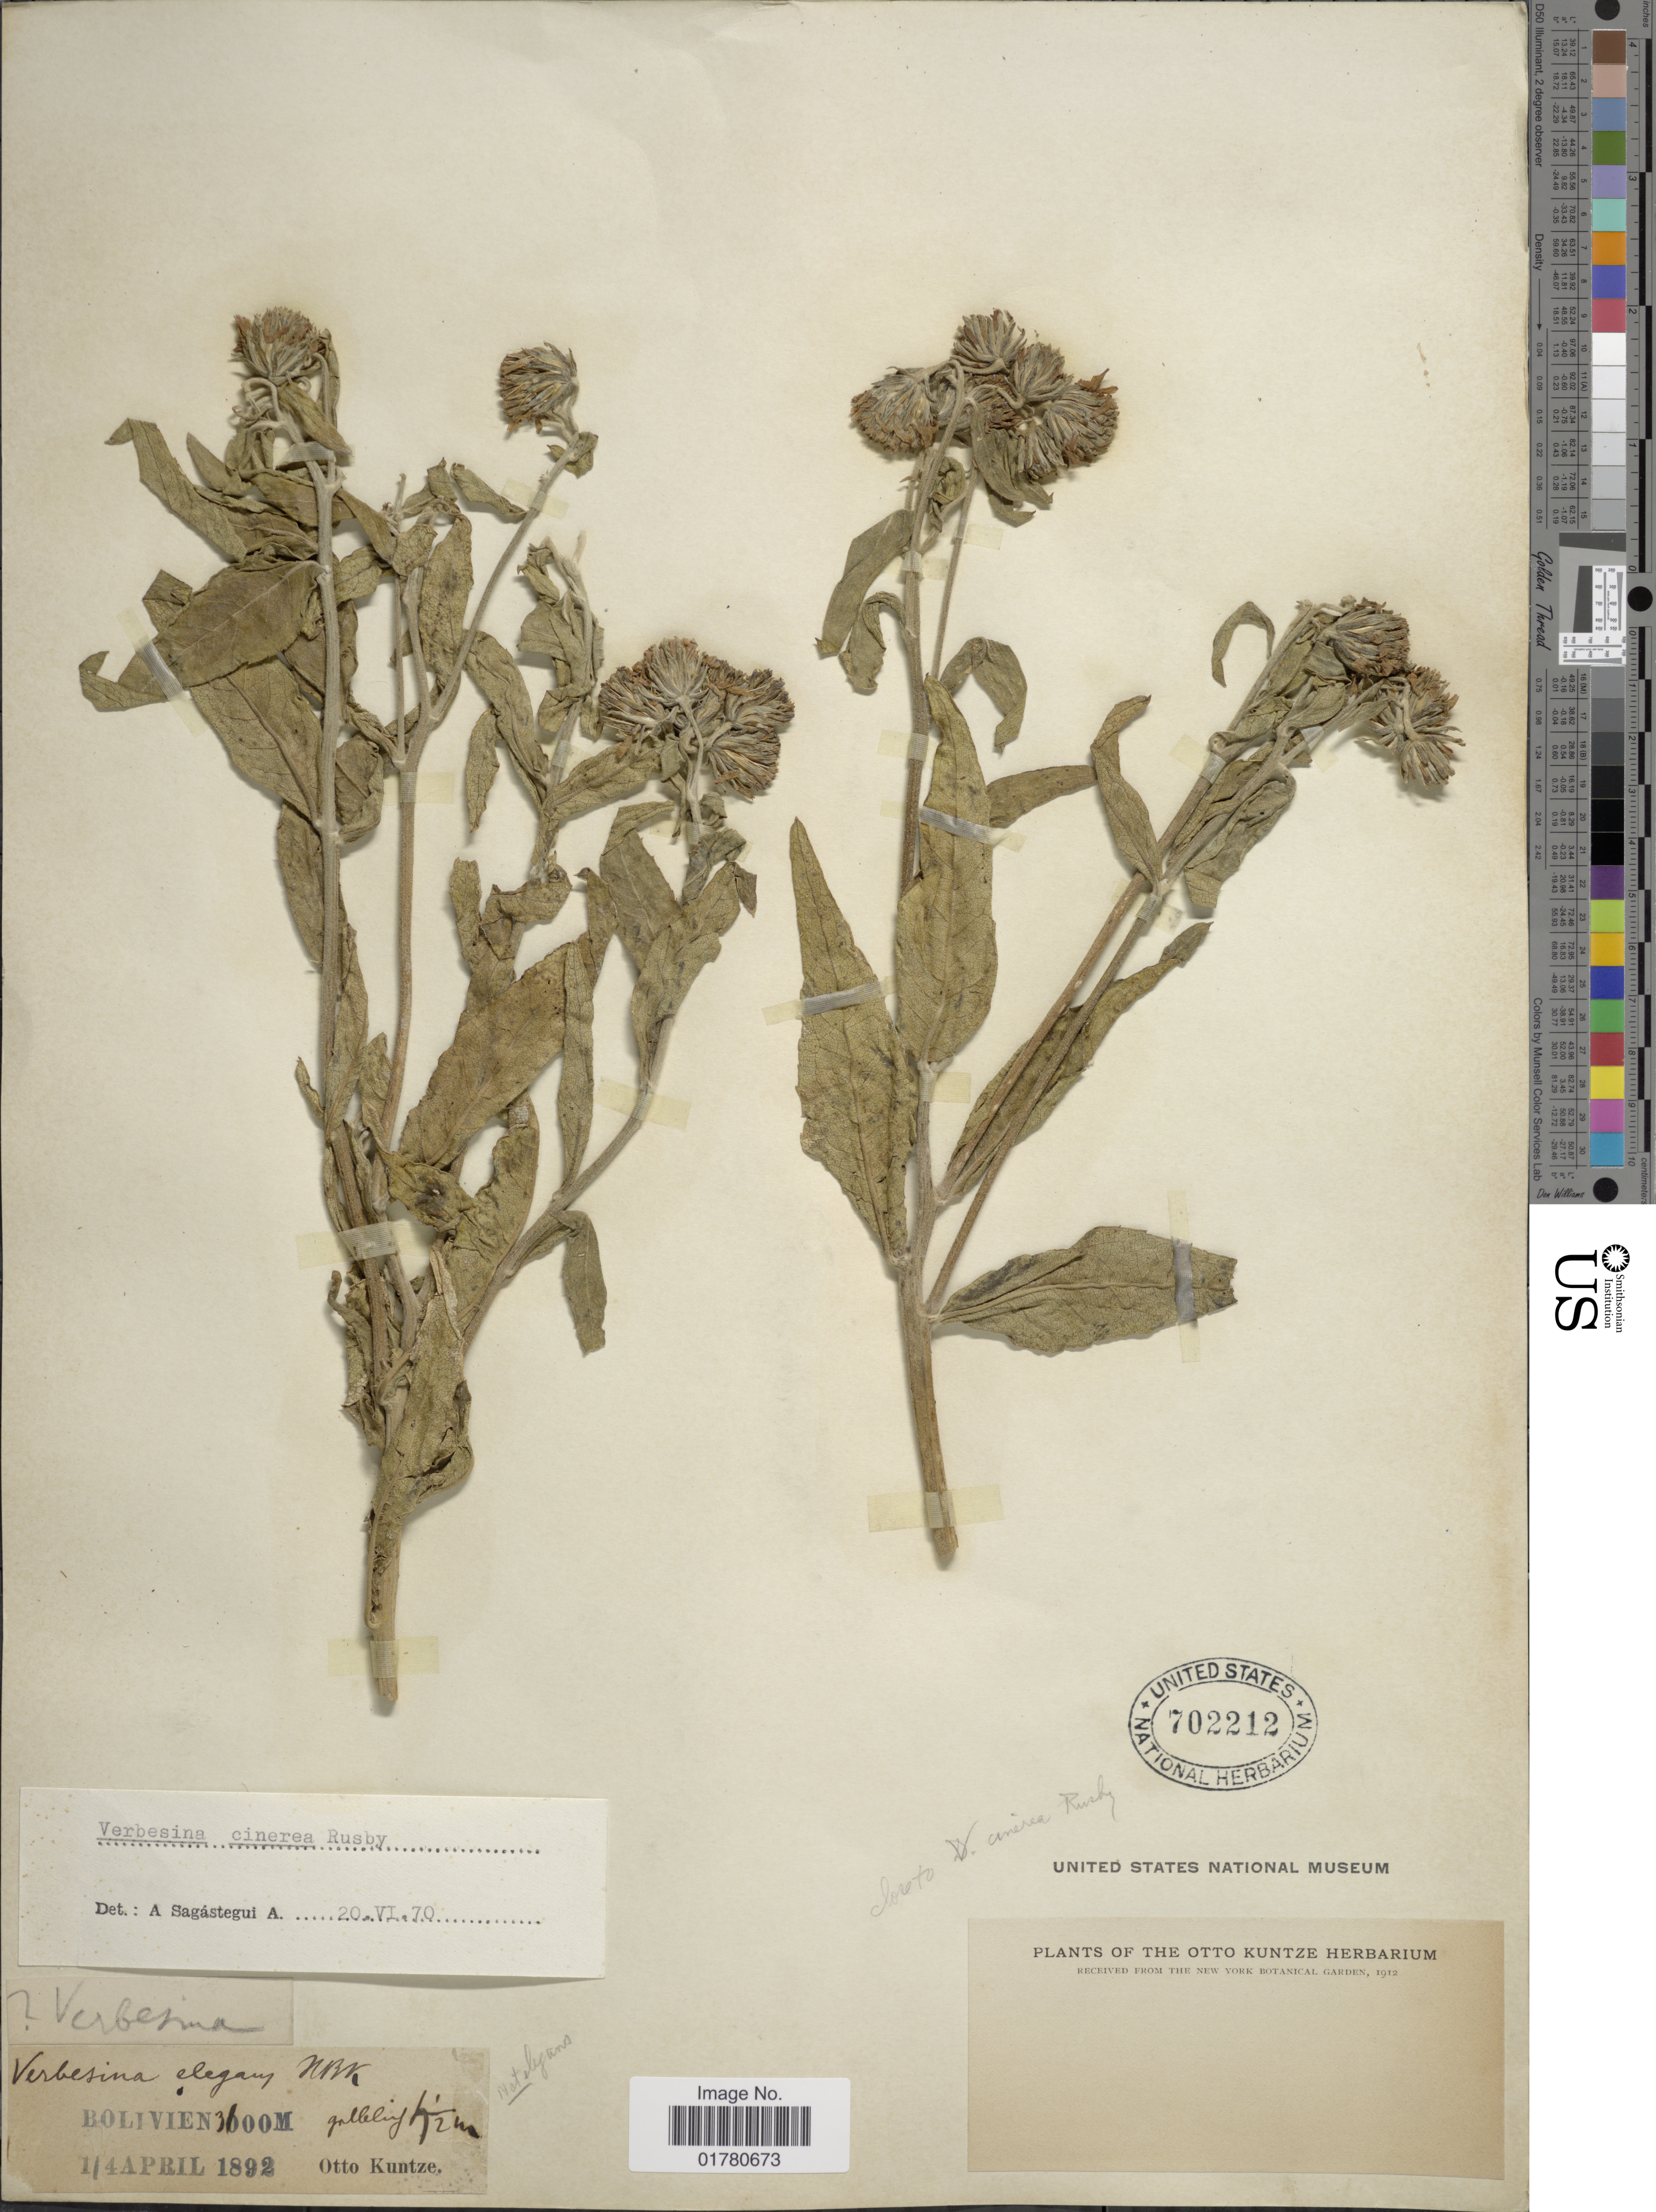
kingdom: Plantae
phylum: Tracheophyta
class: Magnoliopsida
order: Asterales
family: Asteraceae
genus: Verbesina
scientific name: Verbesina cinerea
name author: Rusby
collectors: C.E.O. Kuntze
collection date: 1892-04-14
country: Bolivia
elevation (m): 3100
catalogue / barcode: US 702212